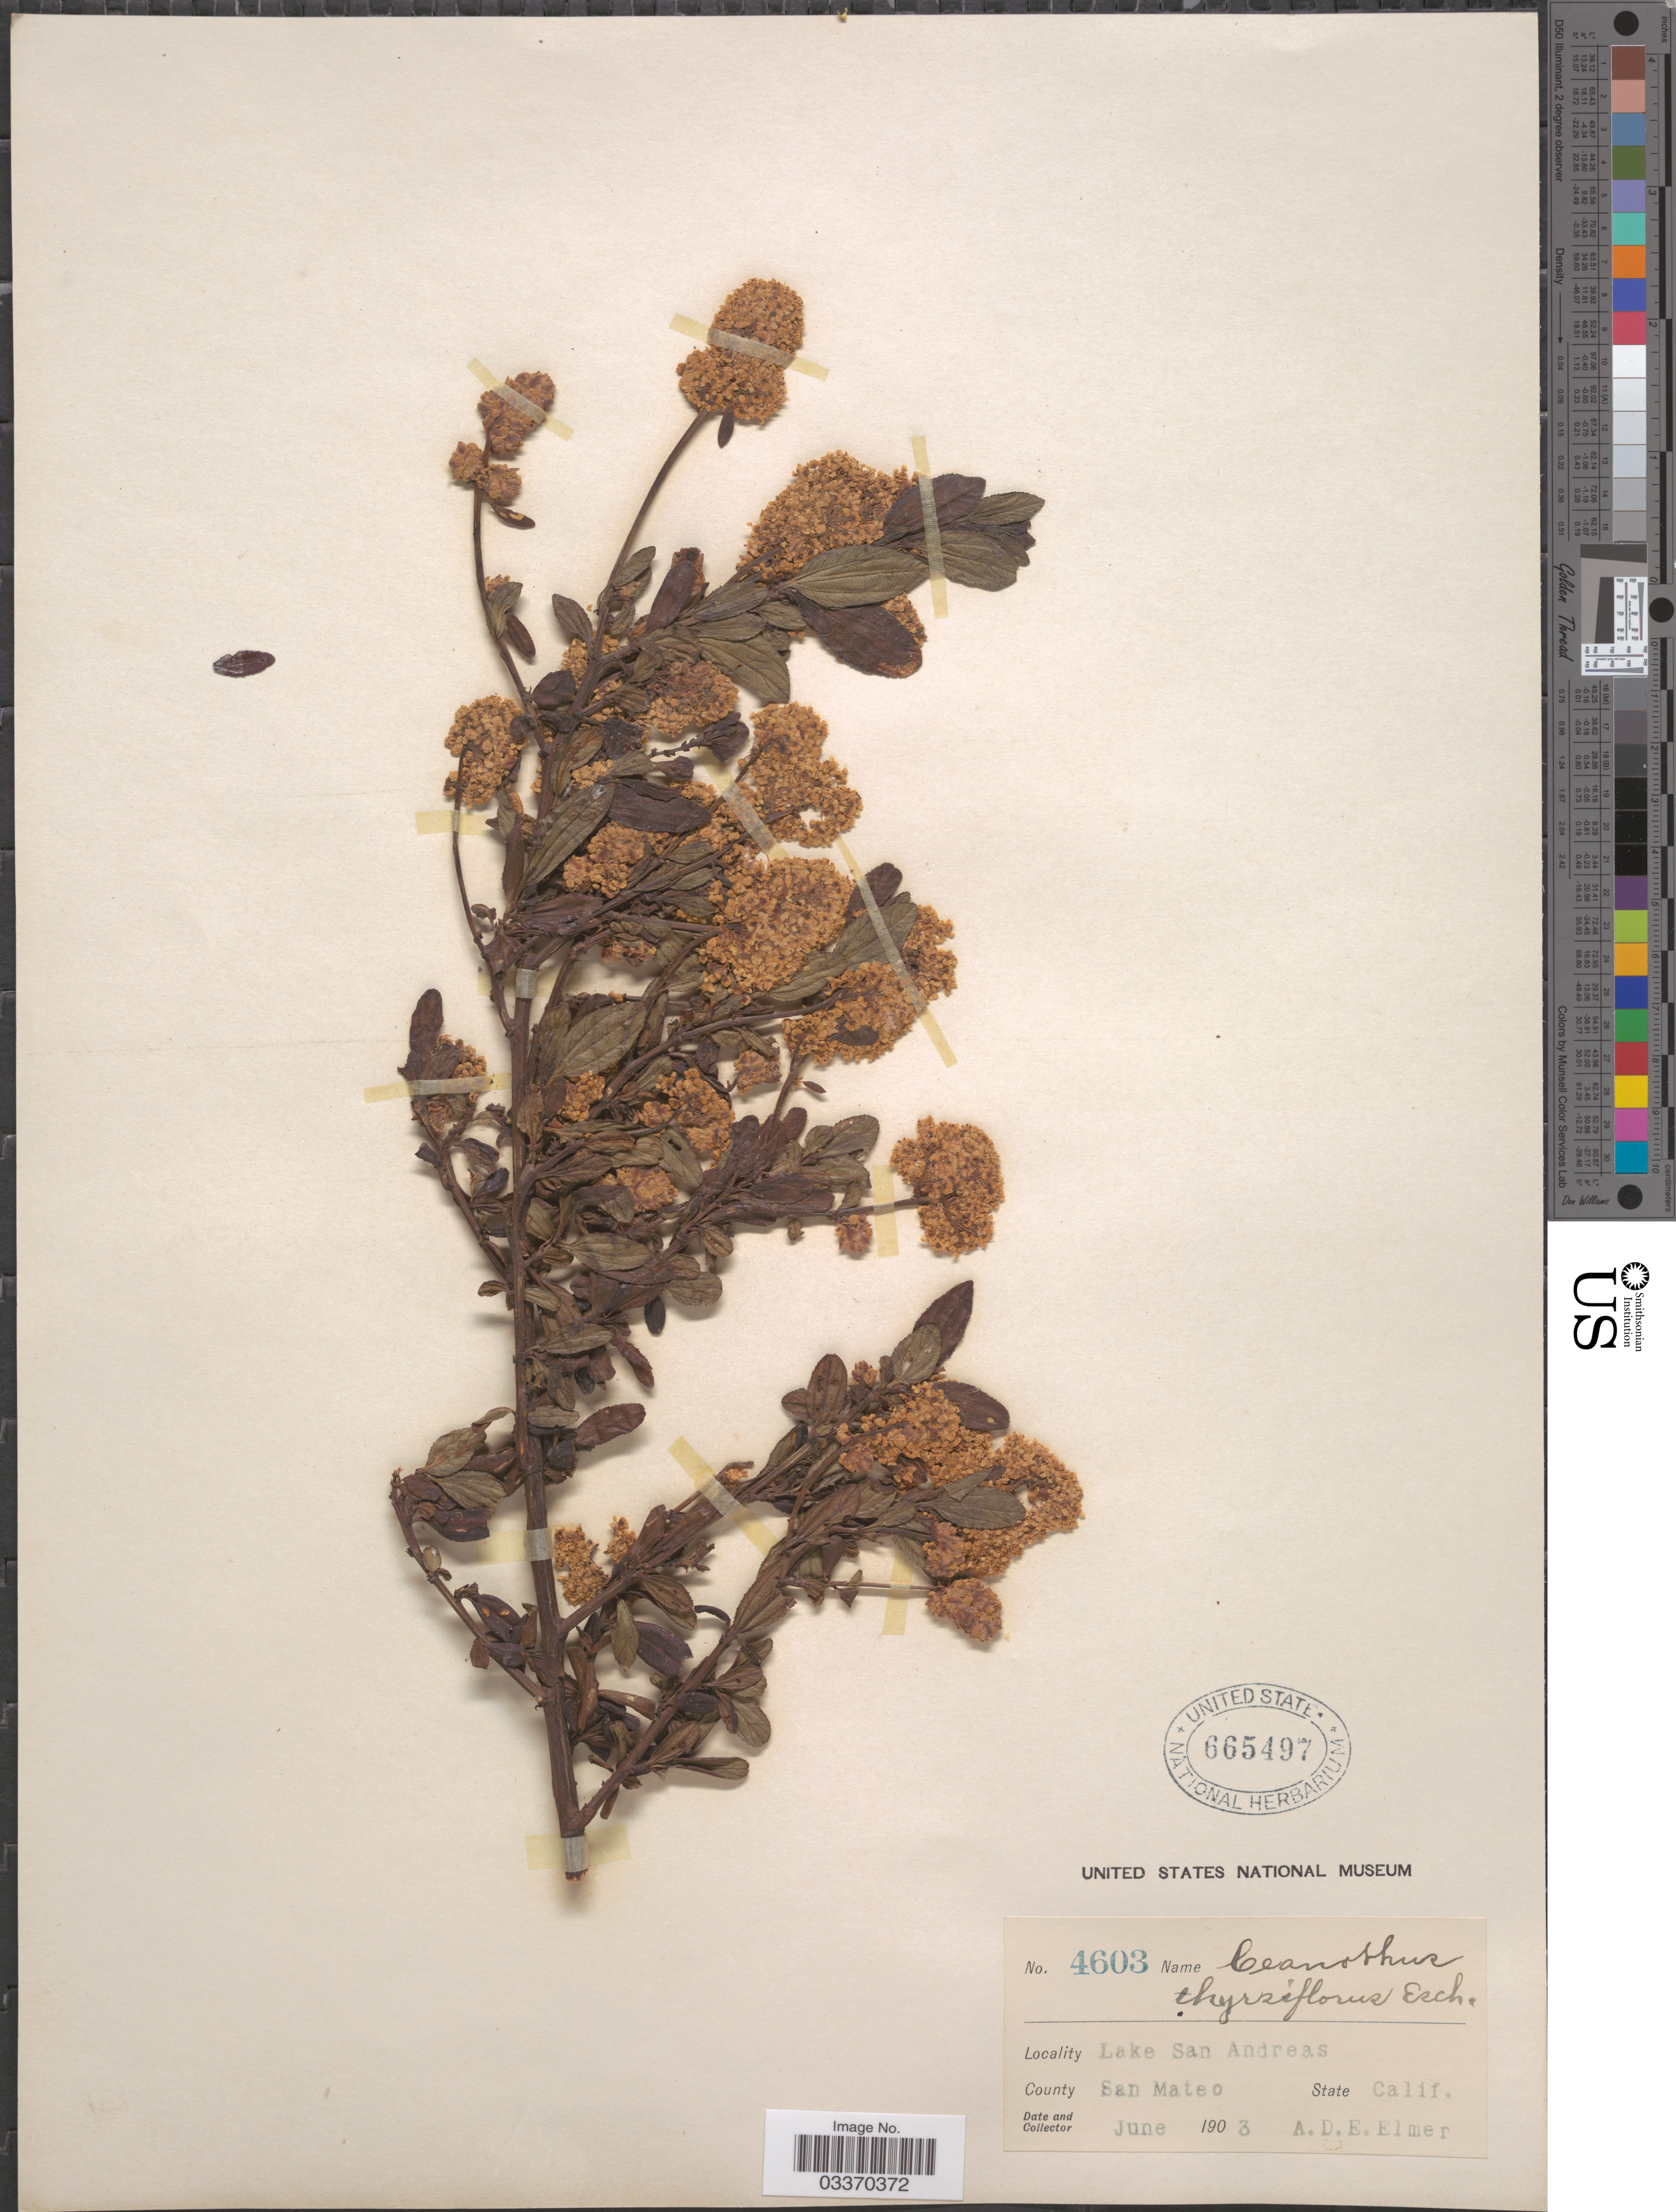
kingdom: Plantae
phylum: Tracheophyta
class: Magnoliopsida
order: Rosales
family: Rhamnaceae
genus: Ceanothus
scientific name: Ceanothus thyrsiflorus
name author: Eschsch.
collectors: A. D. E. Elmer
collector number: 4603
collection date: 1903-06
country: United States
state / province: California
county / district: San Mateo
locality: Lake San Andreas. County San Mateo.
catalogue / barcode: US 665497